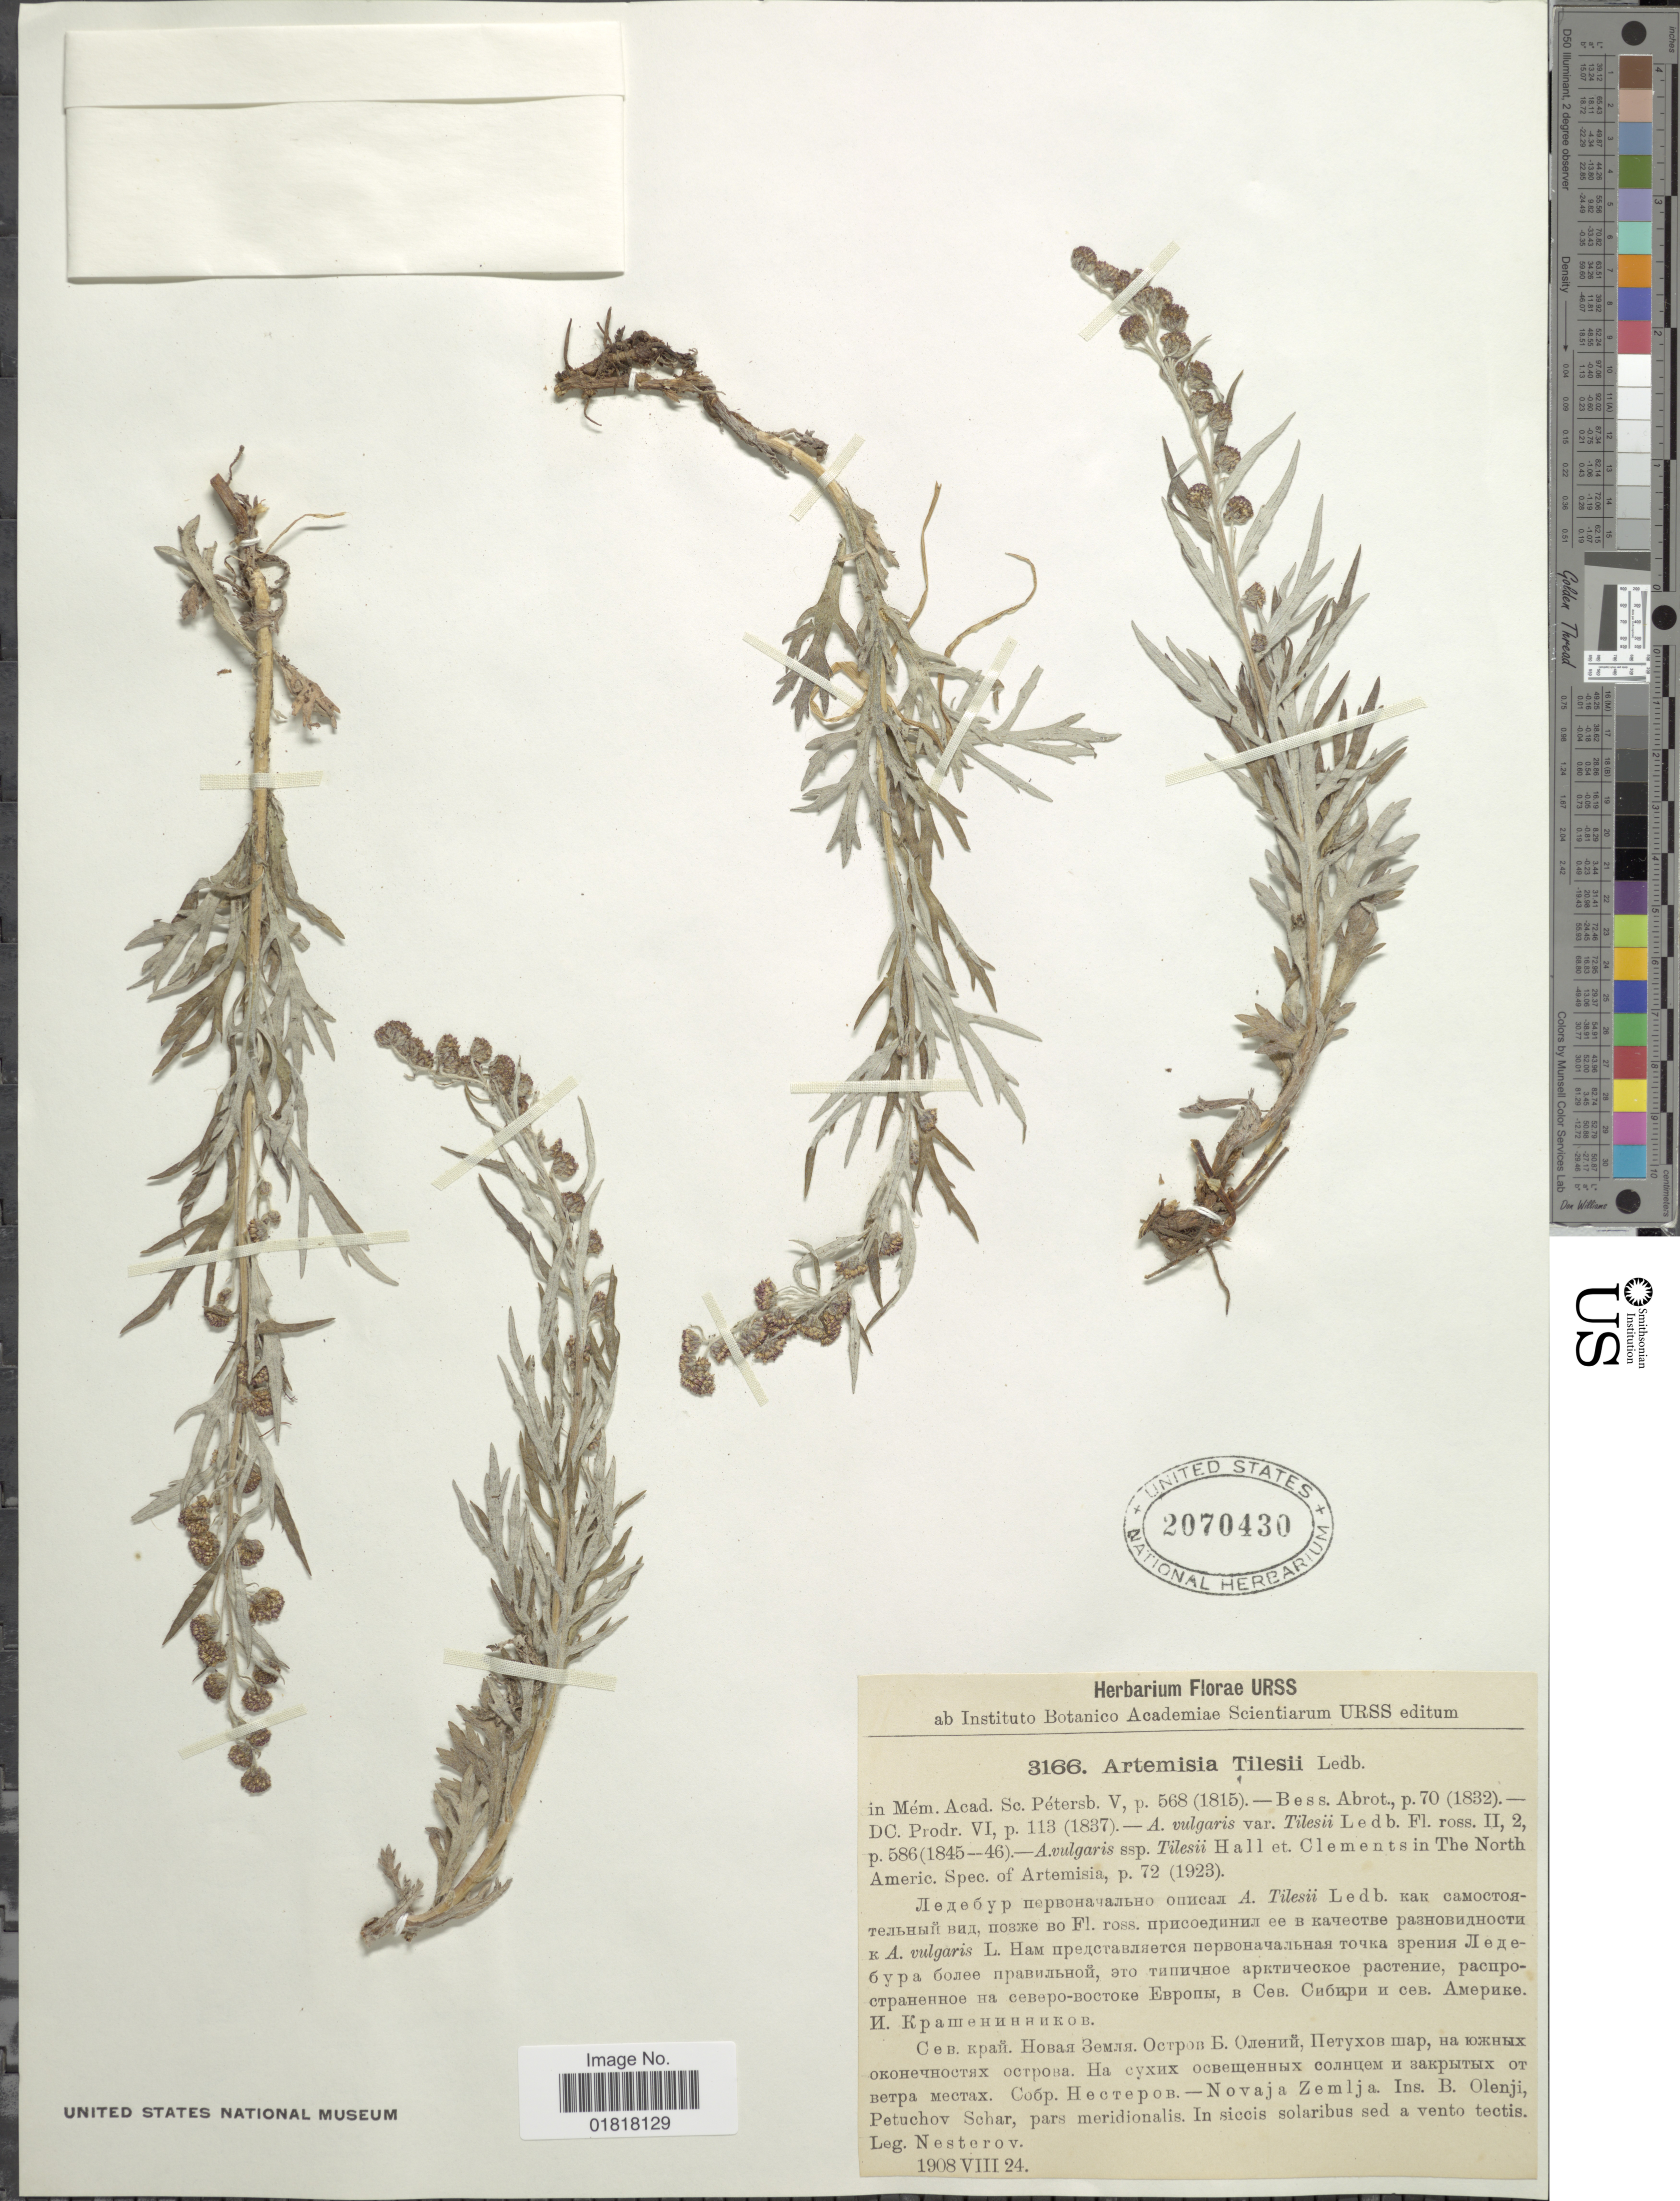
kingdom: Plantae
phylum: Tracheophyta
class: Magnoliopsida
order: Asterales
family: Asteraceae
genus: Artemisia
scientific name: Artemisia tilesii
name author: Ledeb.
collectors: P. Nesterov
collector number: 3166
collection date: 1908-08-24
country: Russian Federation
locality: Novaje Zemlja, Ins. B. Olenji, Petuchov Schar, pars meridionalis, in siccis solaribus sed a vento tectis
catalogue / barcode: US 2070430